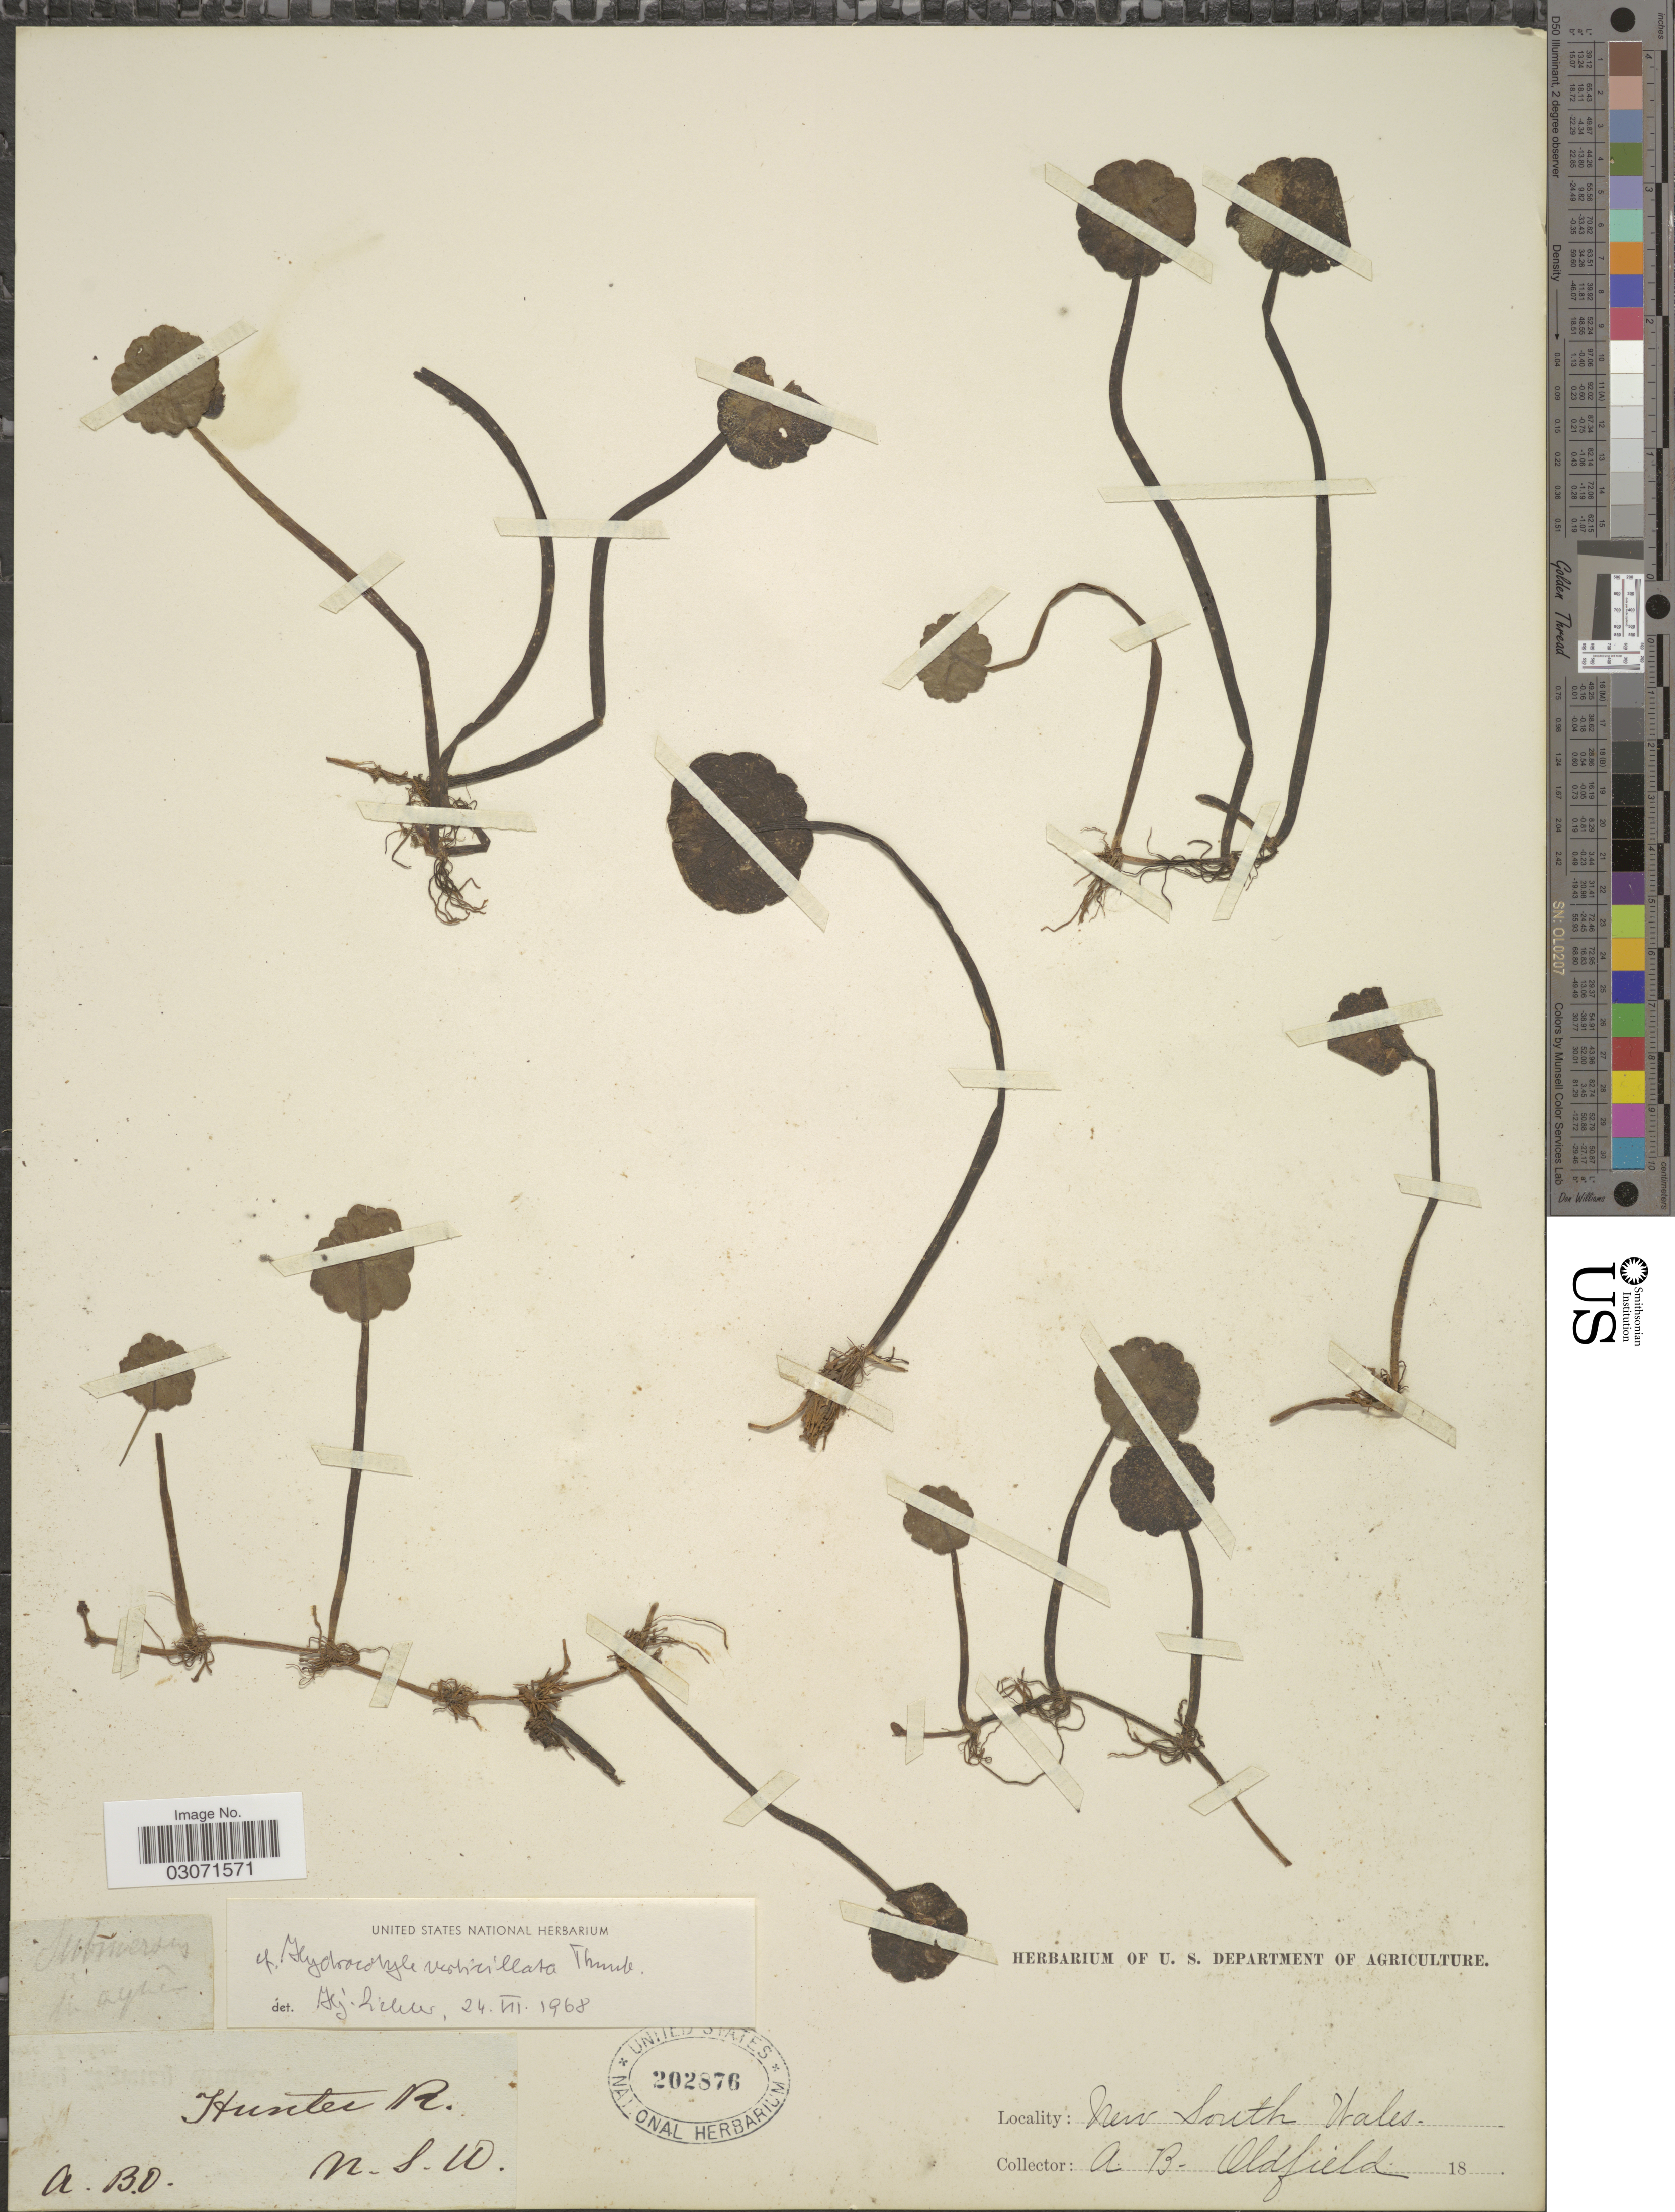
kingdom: Plantae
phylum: Tracheophyta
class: Magnoliopsida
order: Apiales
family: Araliaceae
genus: Hydrocotyle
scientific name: Hydrocotyle verticillata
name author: Thunb.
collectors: A. Oldfield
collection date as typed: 18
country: Australia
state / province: New South Wales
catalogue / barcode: US 202876